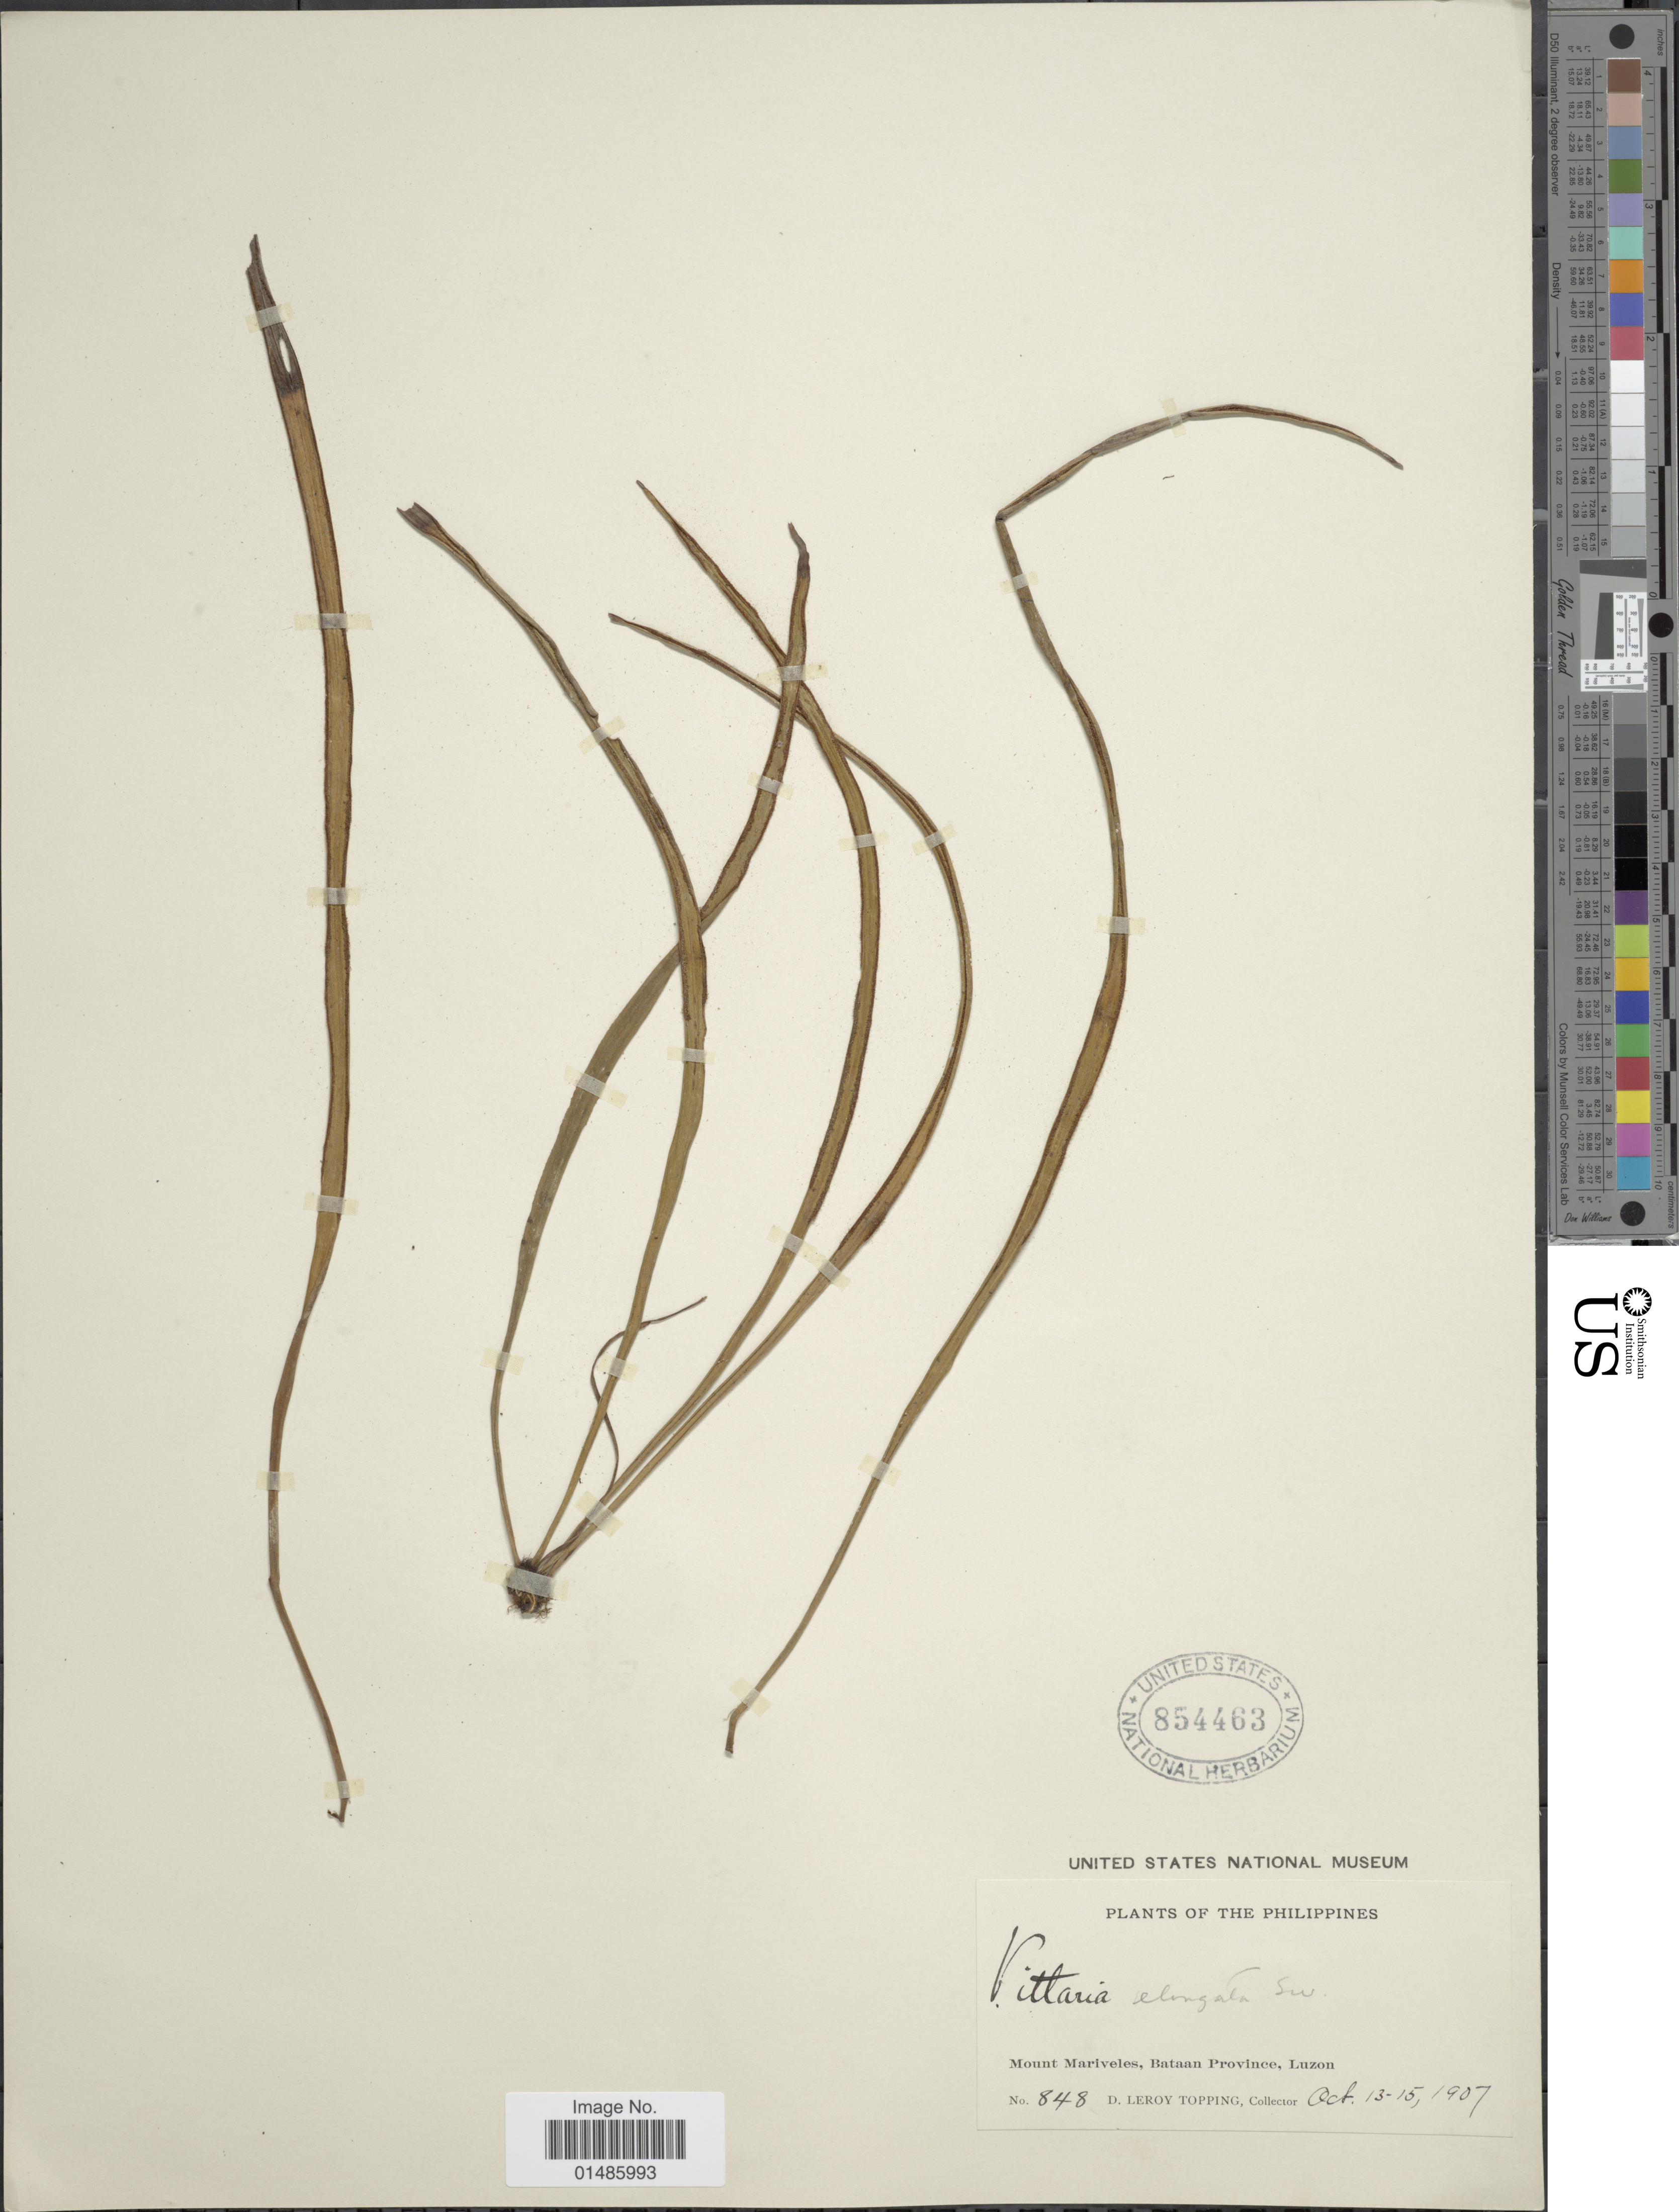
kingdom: Plantae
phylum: Tracheophyta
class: Polypodiopsida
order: Polypodiales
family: Pteridaceae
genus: Haplopteris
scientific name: Haplopteris elongata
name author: (Sw.) Crane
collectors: D. L. Topping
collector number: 848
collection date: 1907-10-13/1907-10-15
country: Philippines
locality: Mount Mariveles, Bataan Province, Luzon.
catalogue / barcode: US 854463